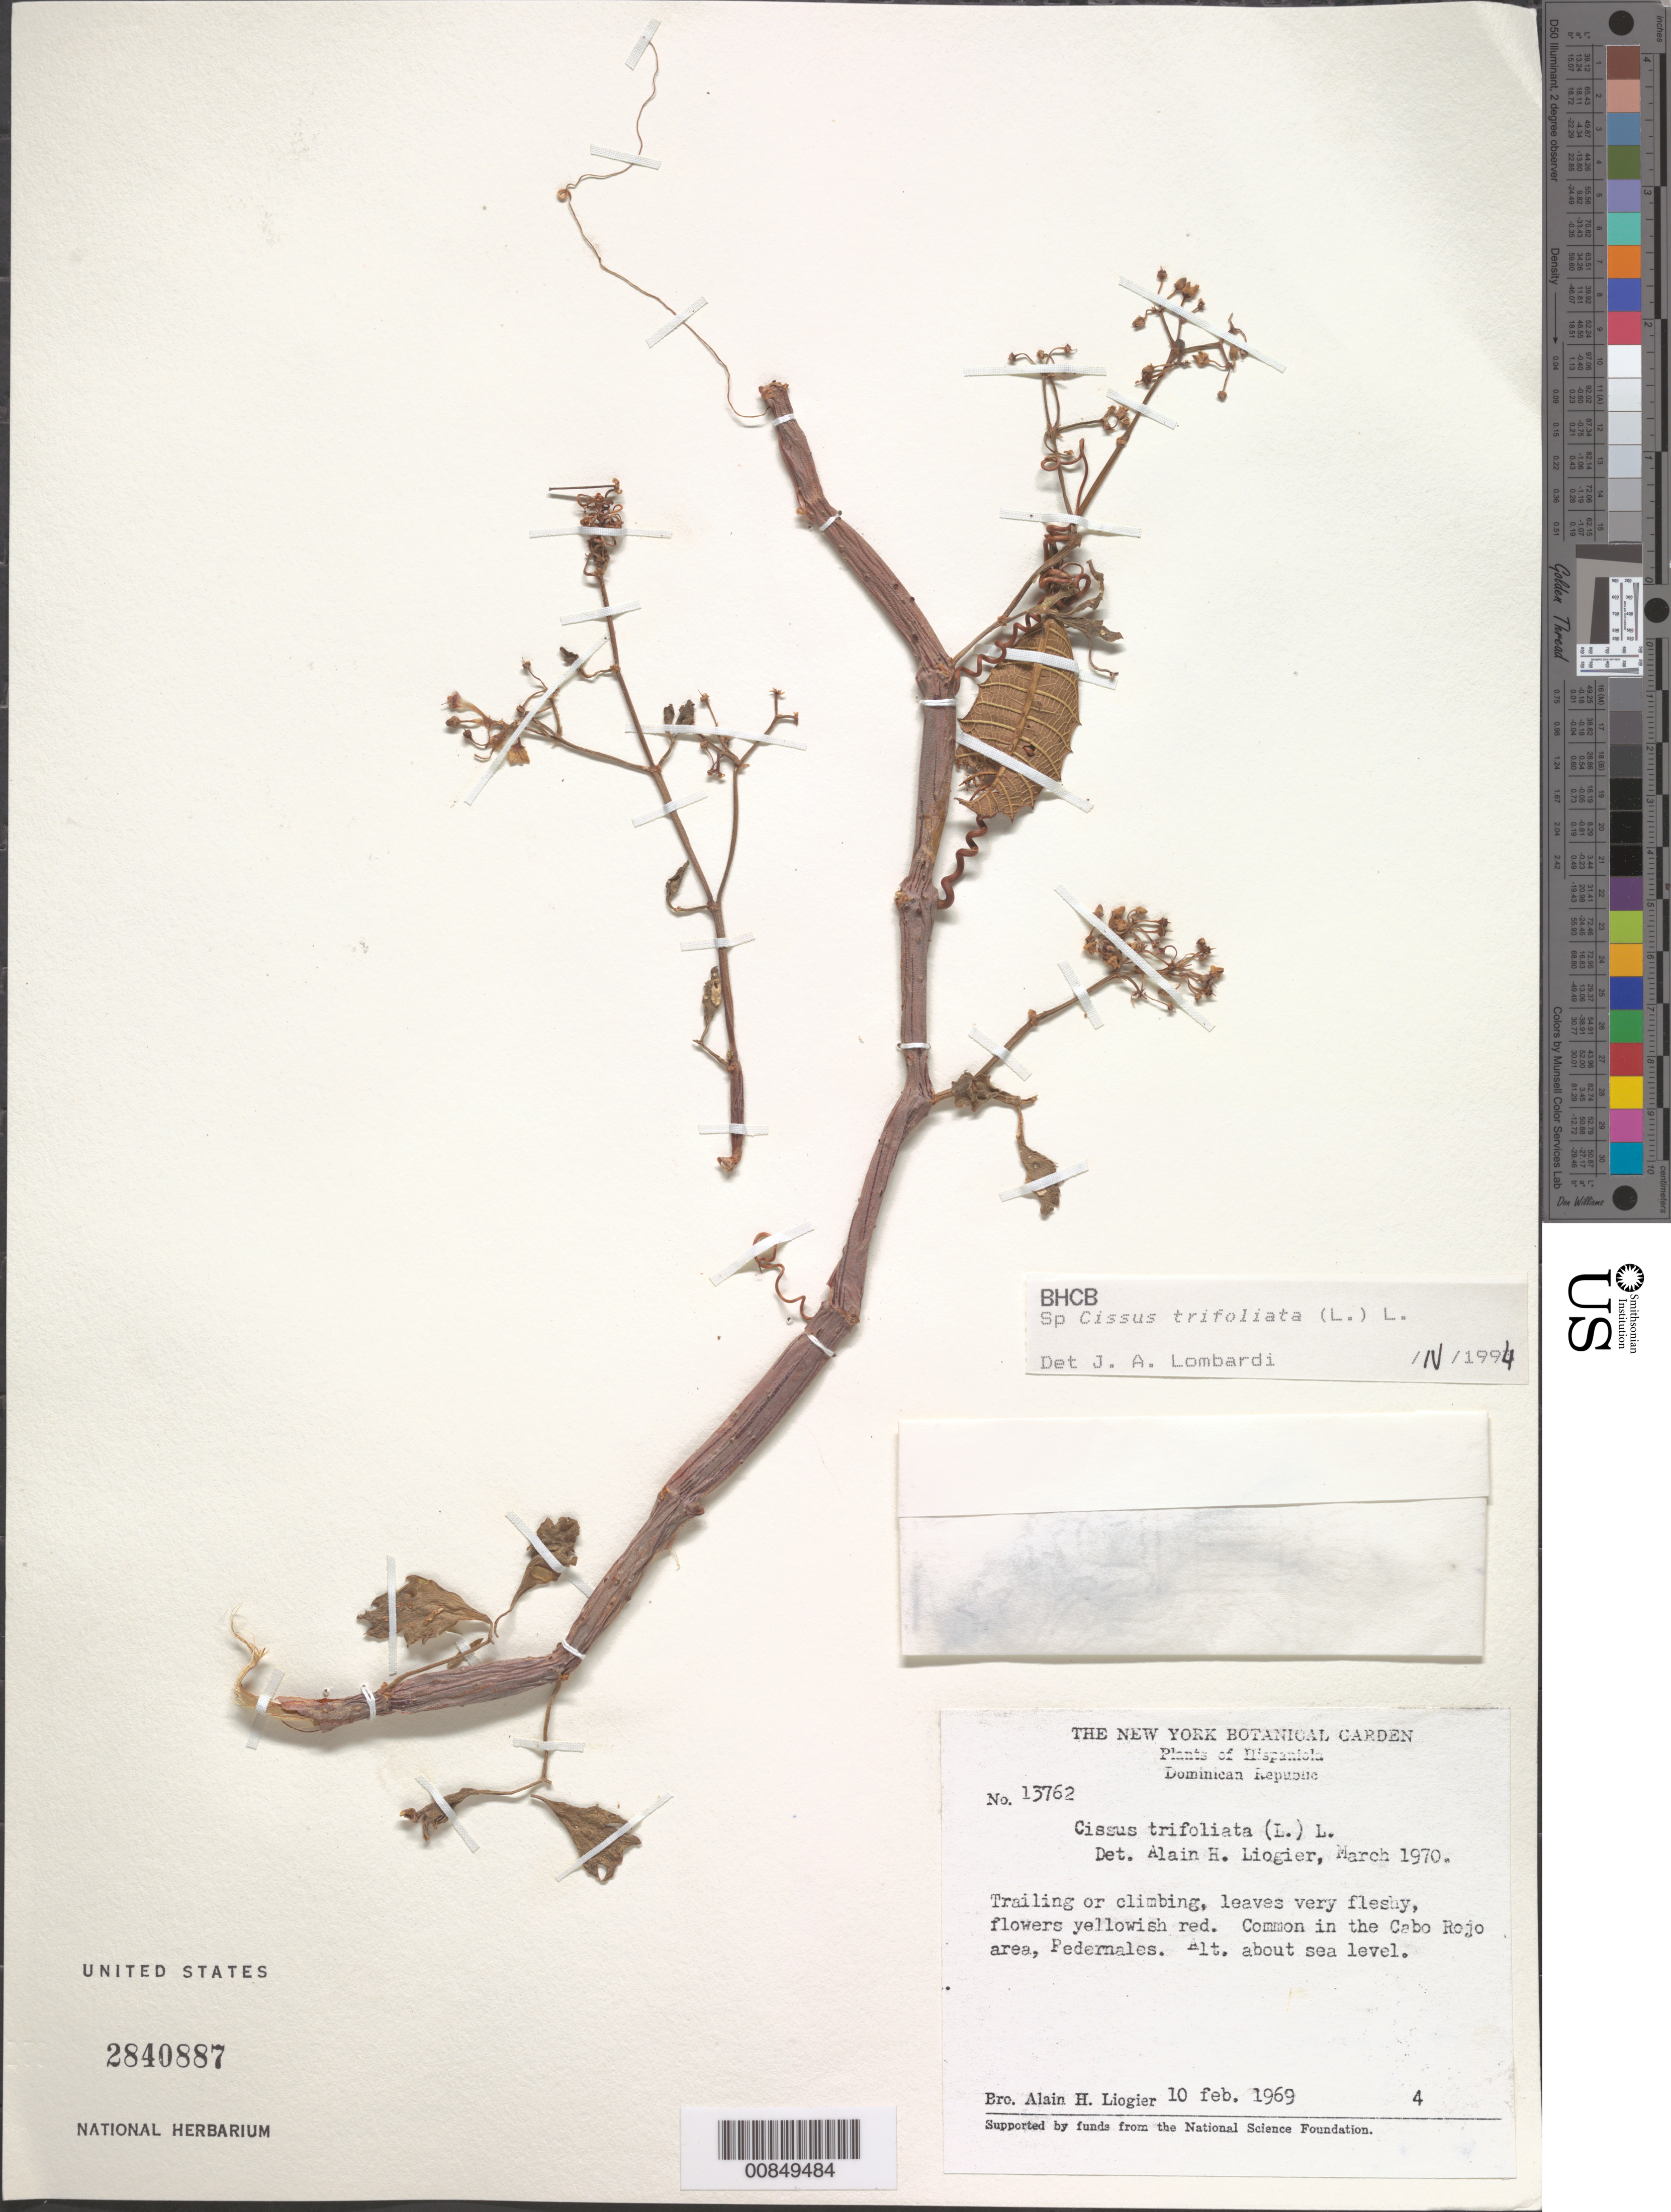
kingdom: Plantae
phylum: Tracheophyta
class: Magnoliopsida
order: Vitales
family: Vitaceae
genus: Cissus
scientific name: Cissus trifoliata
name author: (L.) L.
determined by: Lombardi, Julio A.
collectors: A. H. Liogier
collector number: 13762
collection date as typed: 10 Feb 1969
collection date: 1969-02-10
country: Dominican Republic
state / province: Pedernales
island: Hispaniola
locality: Cabo Rojo area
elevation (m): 0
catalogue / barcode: US 2840887